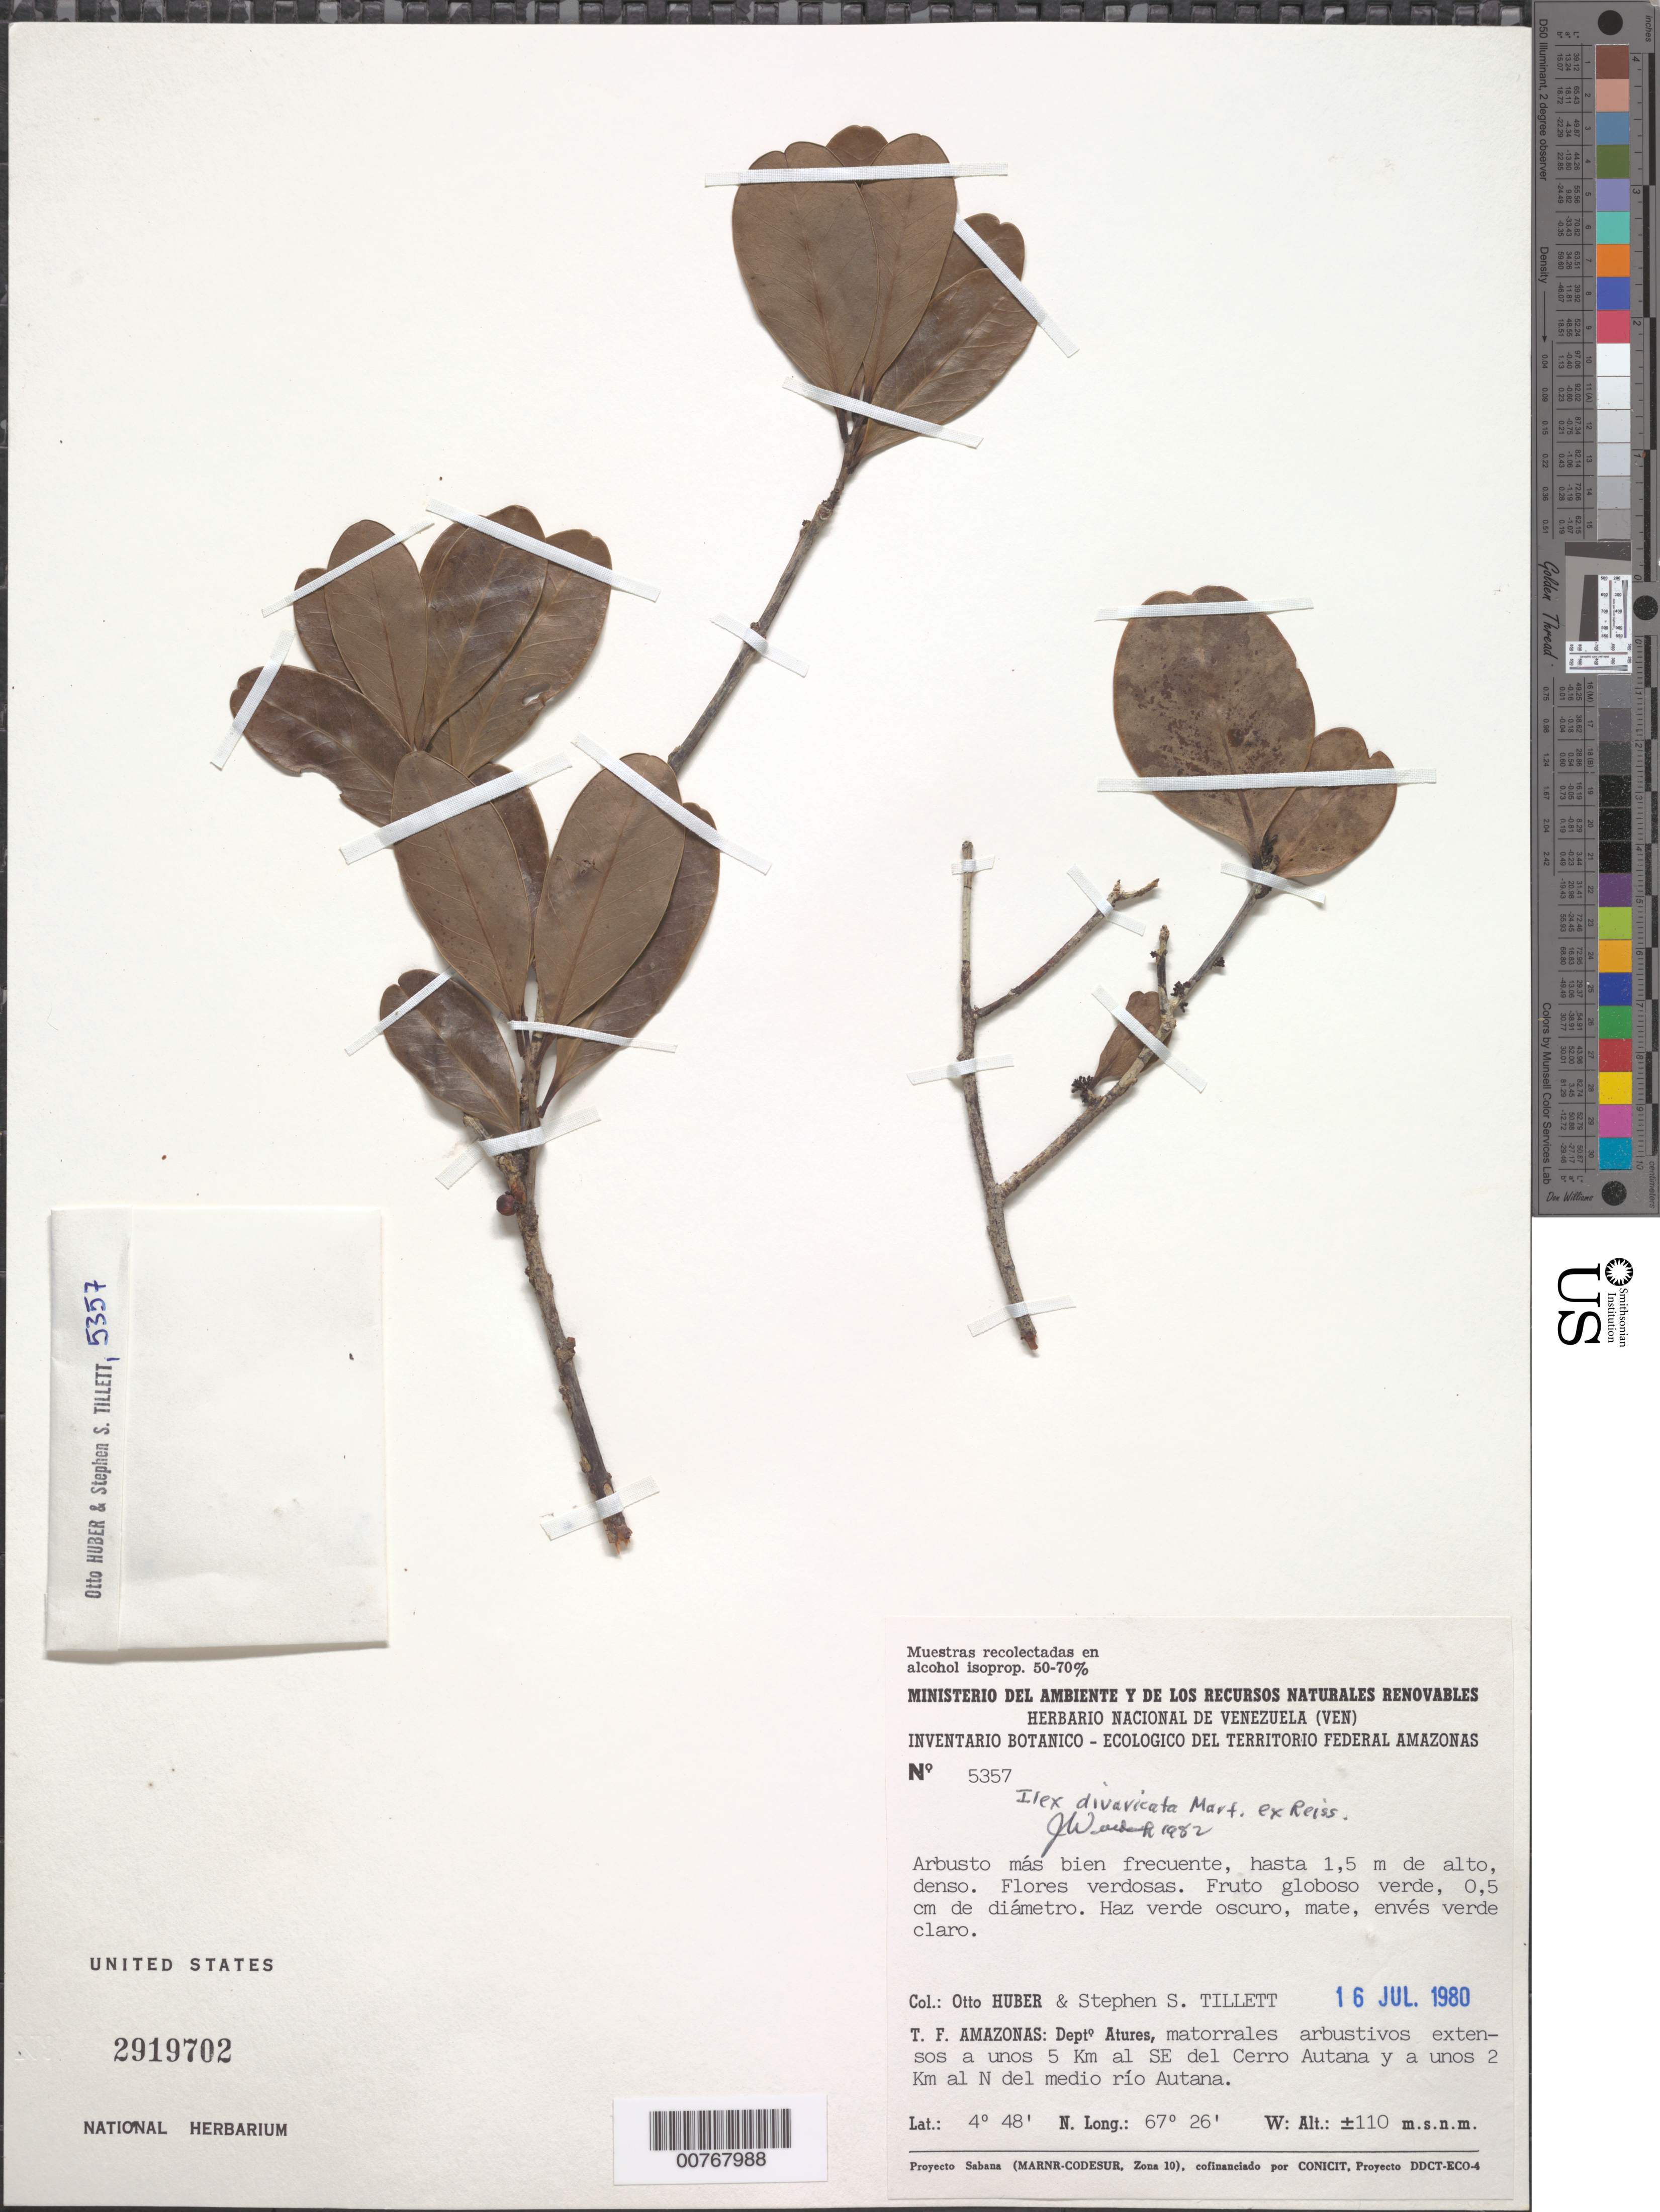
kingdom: Plantae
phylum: Tracheophyta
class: Magnoliopsida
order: Aquifoliales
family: Aquifoliaceae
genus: Ilex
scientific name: Ilex divaricata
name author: Mart. ex Reissek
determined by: Wurdack, John J., (US), US (UNITED STATES)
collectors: O. Huber & S. S. Tillett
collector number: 5357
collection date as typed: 16-Jul-80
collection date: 1980-07-16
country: Venezuela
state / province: Amazonas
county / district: Atures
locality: Cerro Autana, 5 km al SE y a unos 2 km al N del medio río Autana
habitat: Extensive scrub-shrubland (matorrales arbustivos extensos)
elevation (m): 110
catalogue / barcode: US 2919702